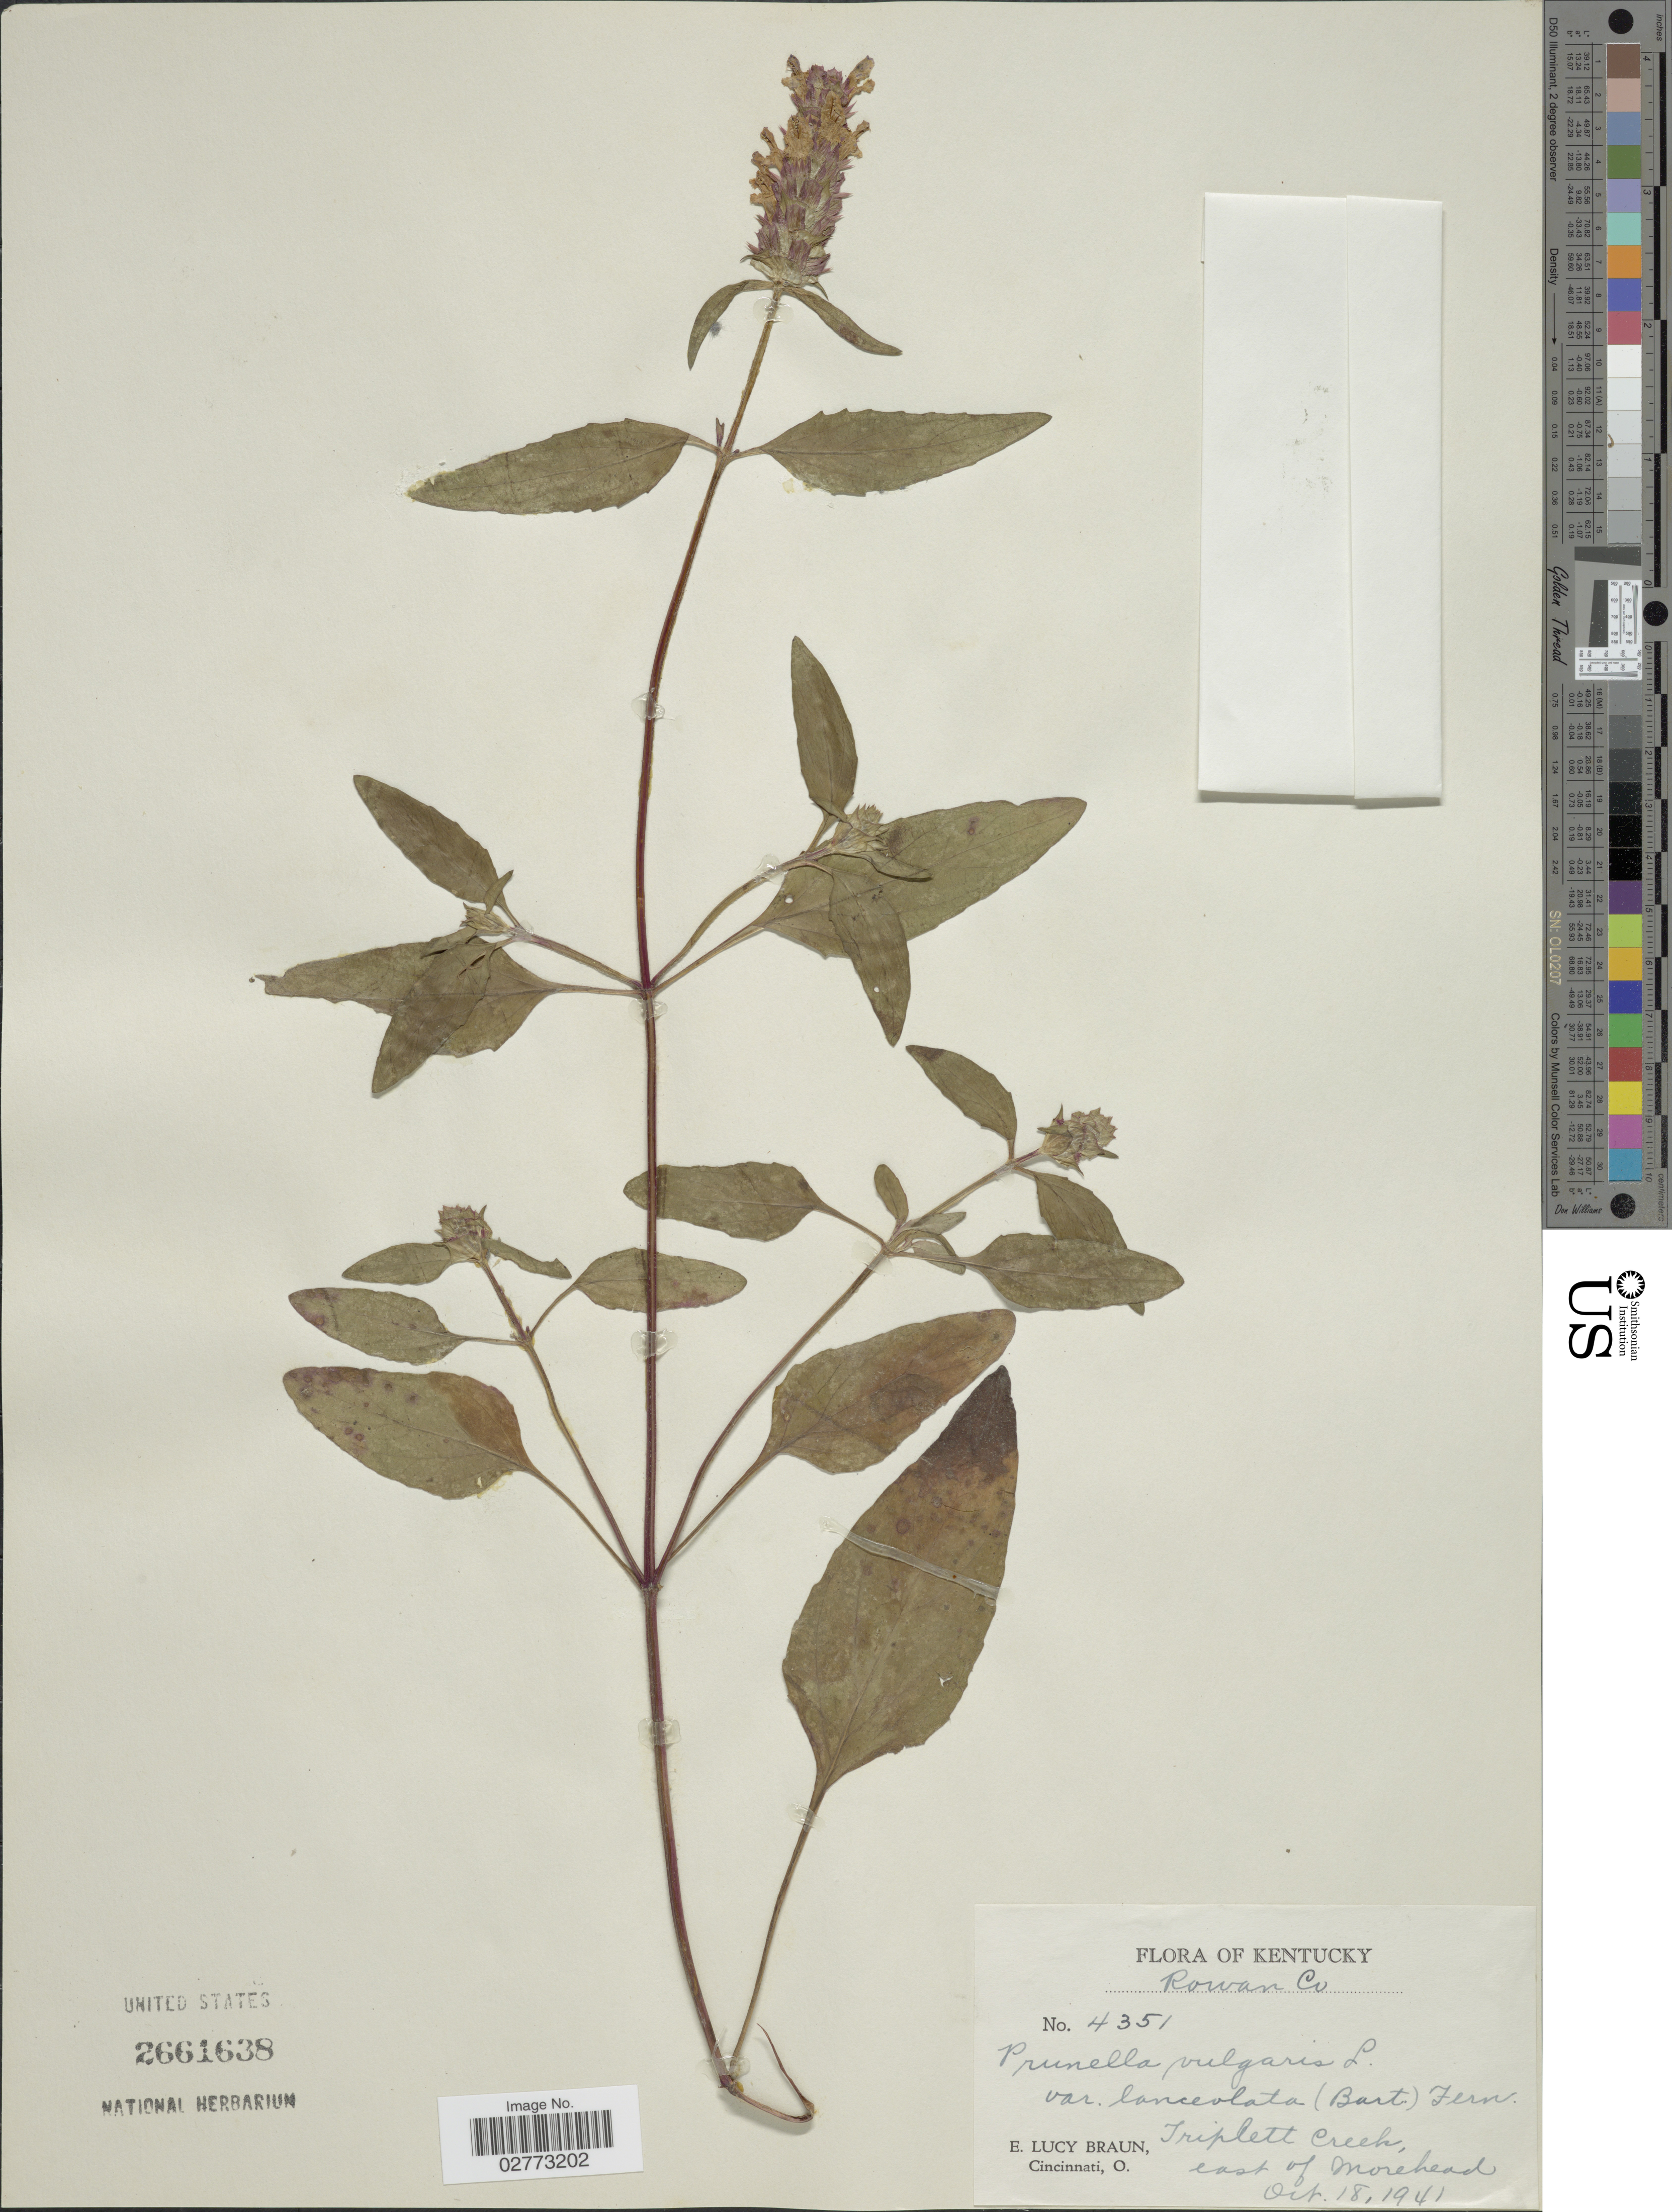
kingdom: Plantae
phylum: Tracheophyta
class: Magnoliopsida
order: Lamiales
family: Lamiaceae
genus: Prunella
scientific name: Prunella vulgaris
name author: L.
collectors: E. L. Braun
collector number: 4351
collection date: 1941-10-18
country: United States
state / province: Kentucky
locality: Rowan Co, Triplett Creek, east of Morehead.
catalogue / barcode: US 2661638